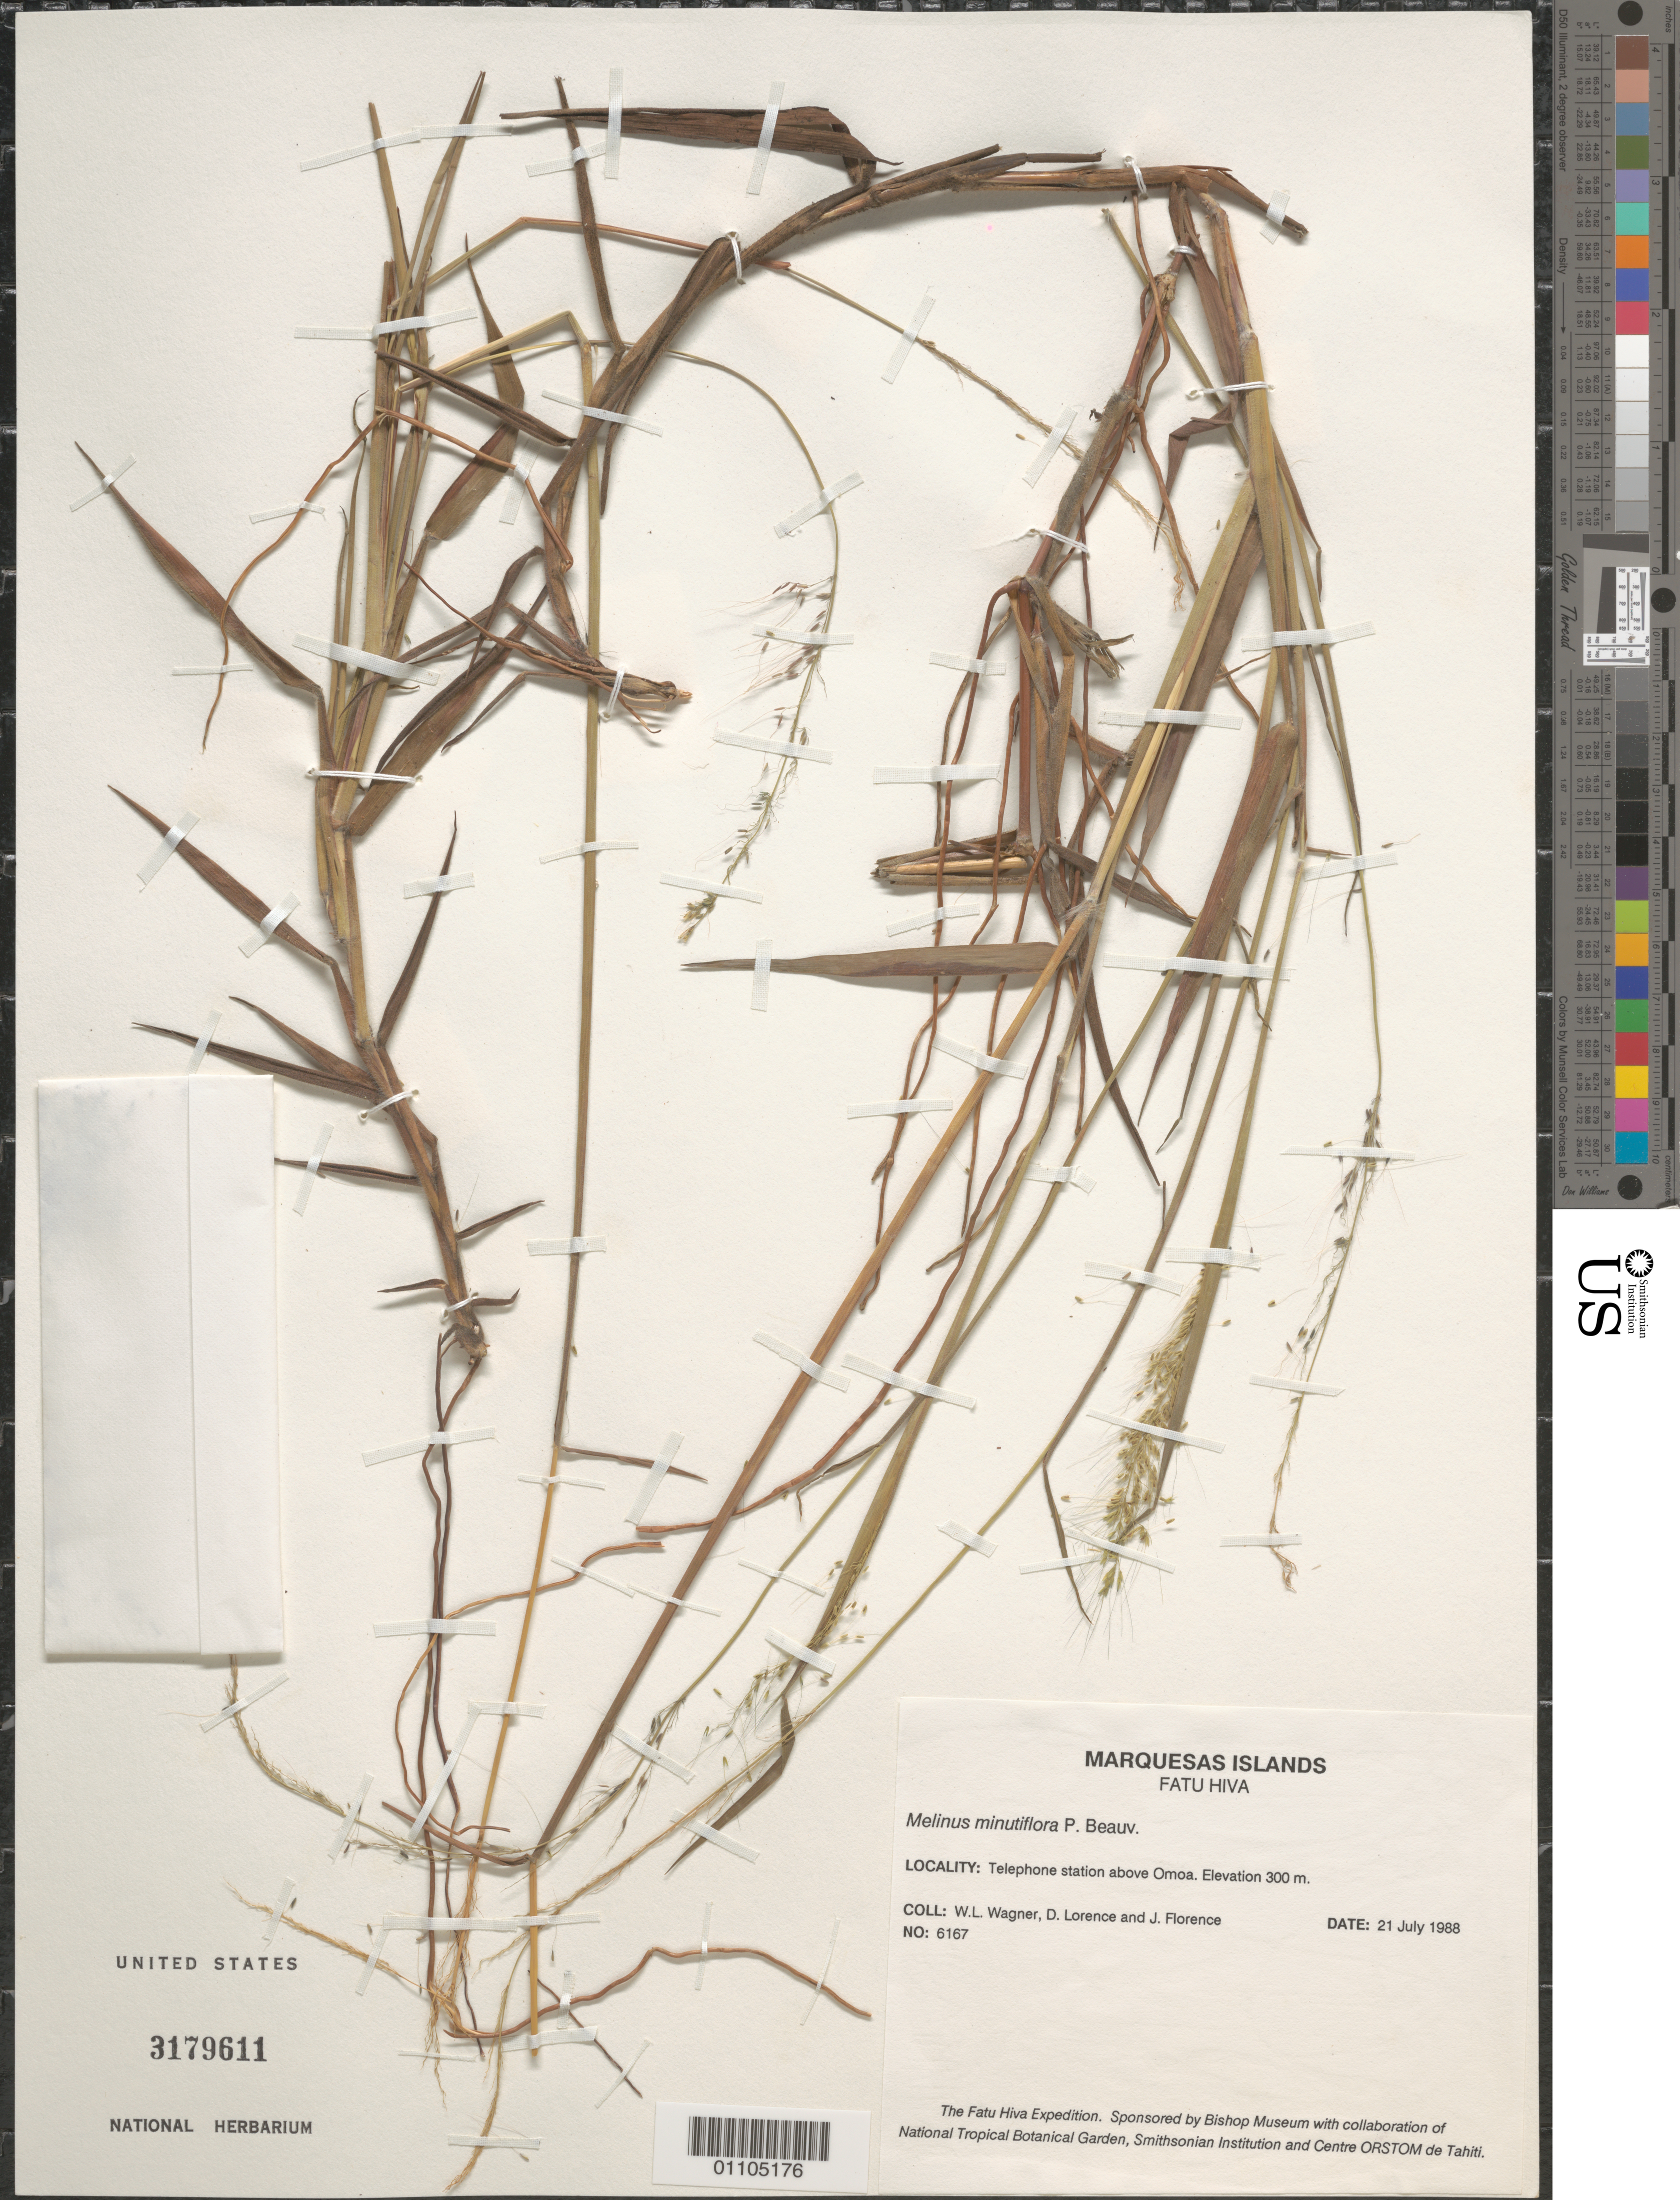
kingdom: Plantae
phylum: Tracheophyta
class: Liliopsida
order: Poales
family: Poaceae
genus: Melinis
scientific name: Melinis multiflora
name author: P. Beauv.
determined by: Florence, J.; Wagner, W. L.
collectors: W. L. Wagner, D. Lorence & J. Florence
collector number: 6167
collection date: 1988-07-21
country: French Polynesia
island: Fatu Hiva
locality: telephone station above 'Omo'a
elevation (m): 300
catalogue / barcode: US 3179611